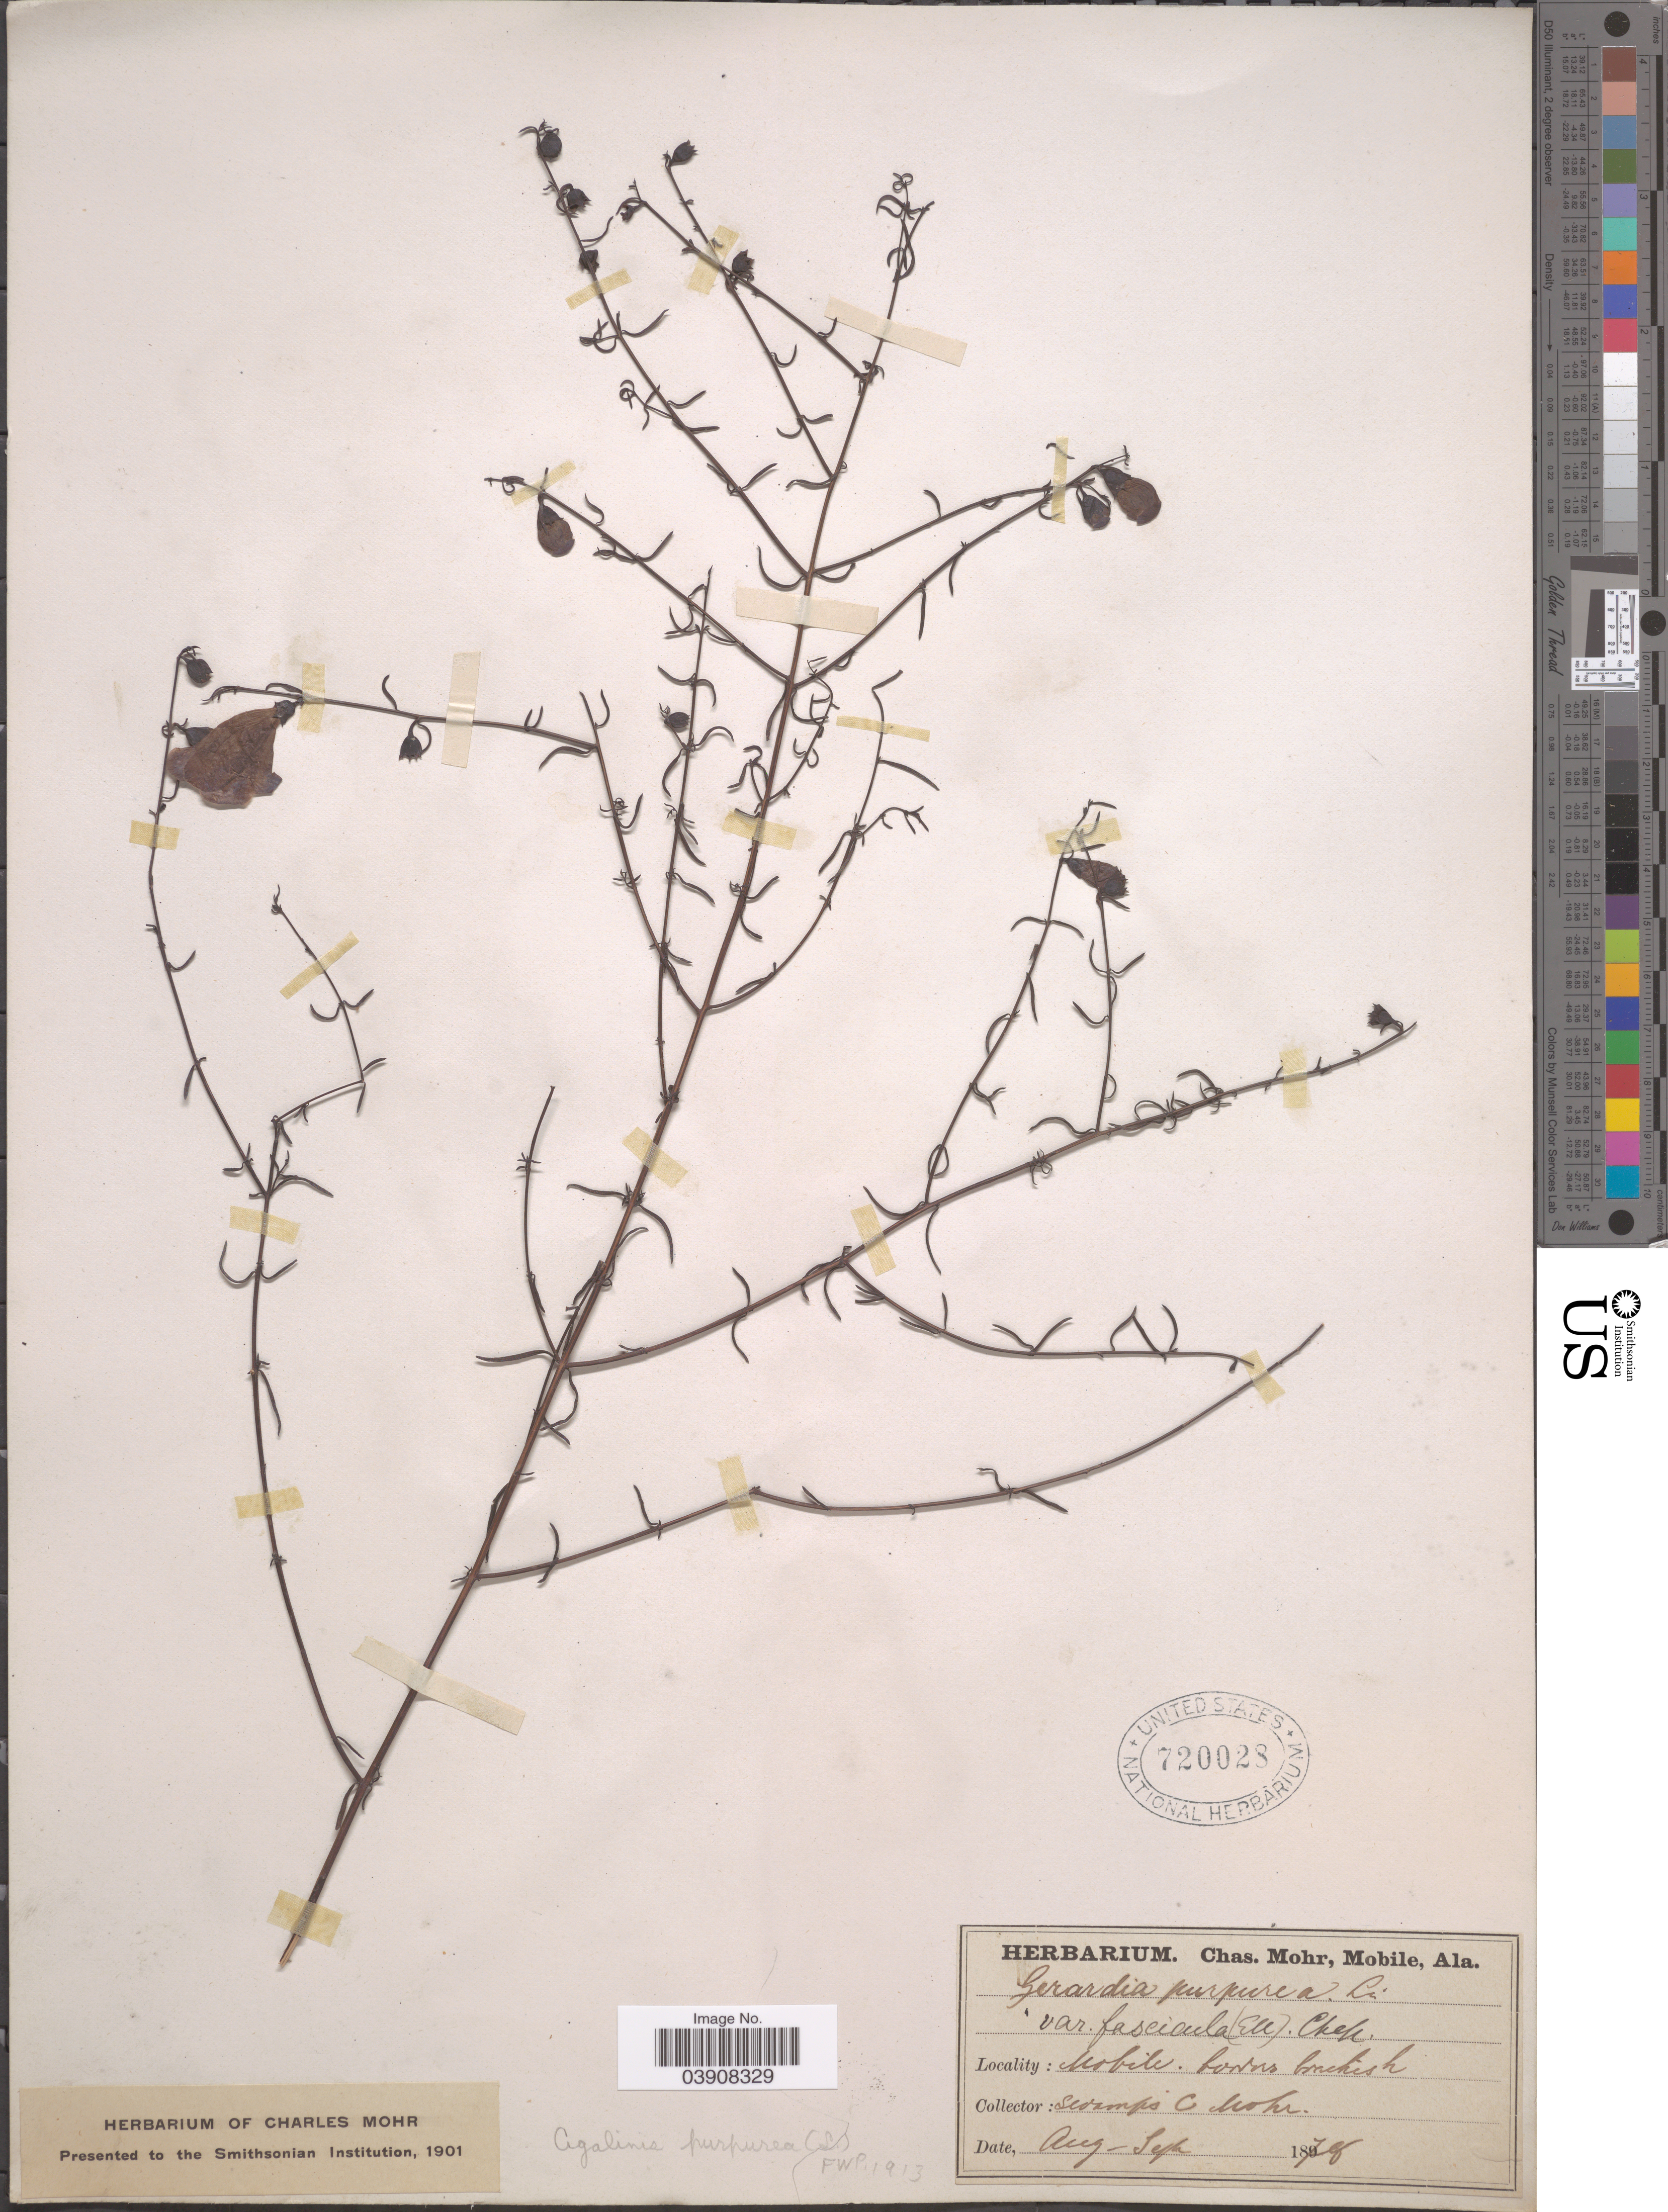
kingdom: Plantae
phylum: Tracheophyta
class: Magnoliopsida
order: Lamiales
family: Orobanchaceae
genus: Agalinis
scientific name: Agalinis purpurea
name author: (L.) Pennell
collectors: Mohr, C. T. (herbarium)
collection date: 1878-08/1878-09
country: United States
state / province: Alabama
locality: Mobile.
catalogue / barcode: US 720028